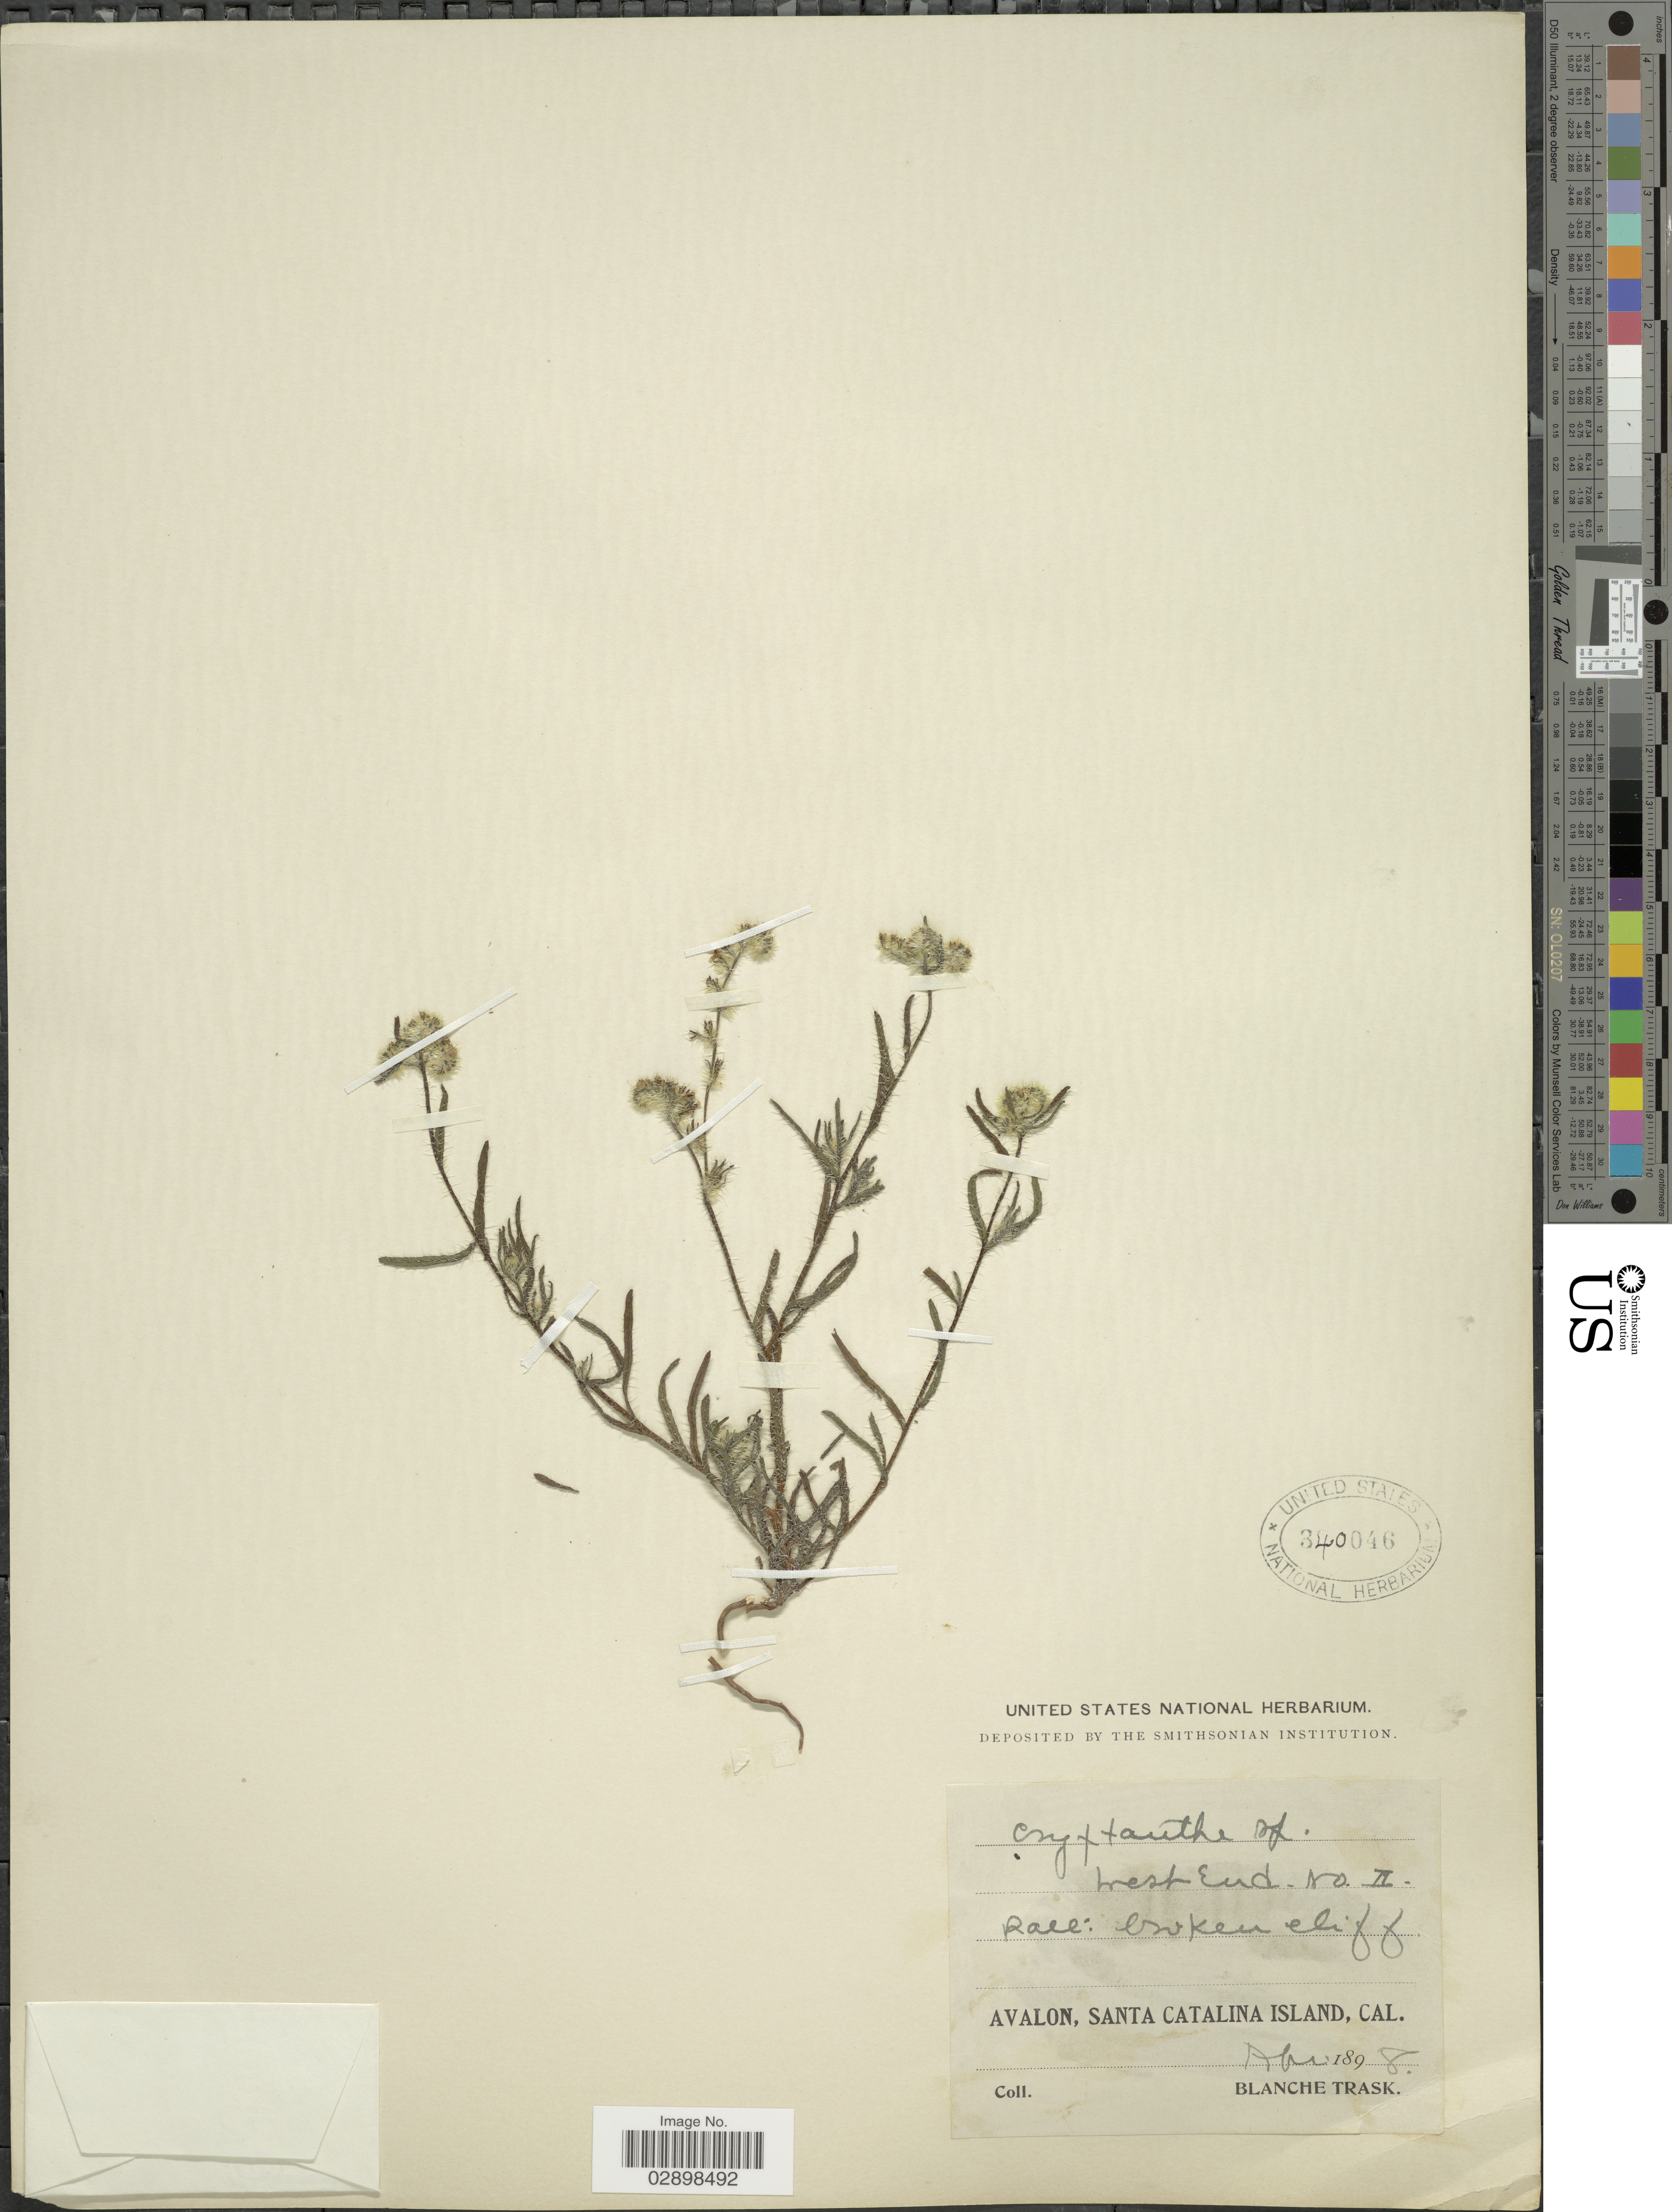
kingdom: Plantae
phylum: Tracheophyta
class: Magnoliopsida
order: Boraginales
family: Boraginaceae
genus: Cryptantha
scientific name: Cryptantha sp.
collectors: B. Trask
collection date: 1898-04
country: United States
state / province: California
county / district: Los Angeles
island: Santa Catalina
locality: Avalon, Santa Catalina Island, Cal.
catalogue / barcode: US 340046